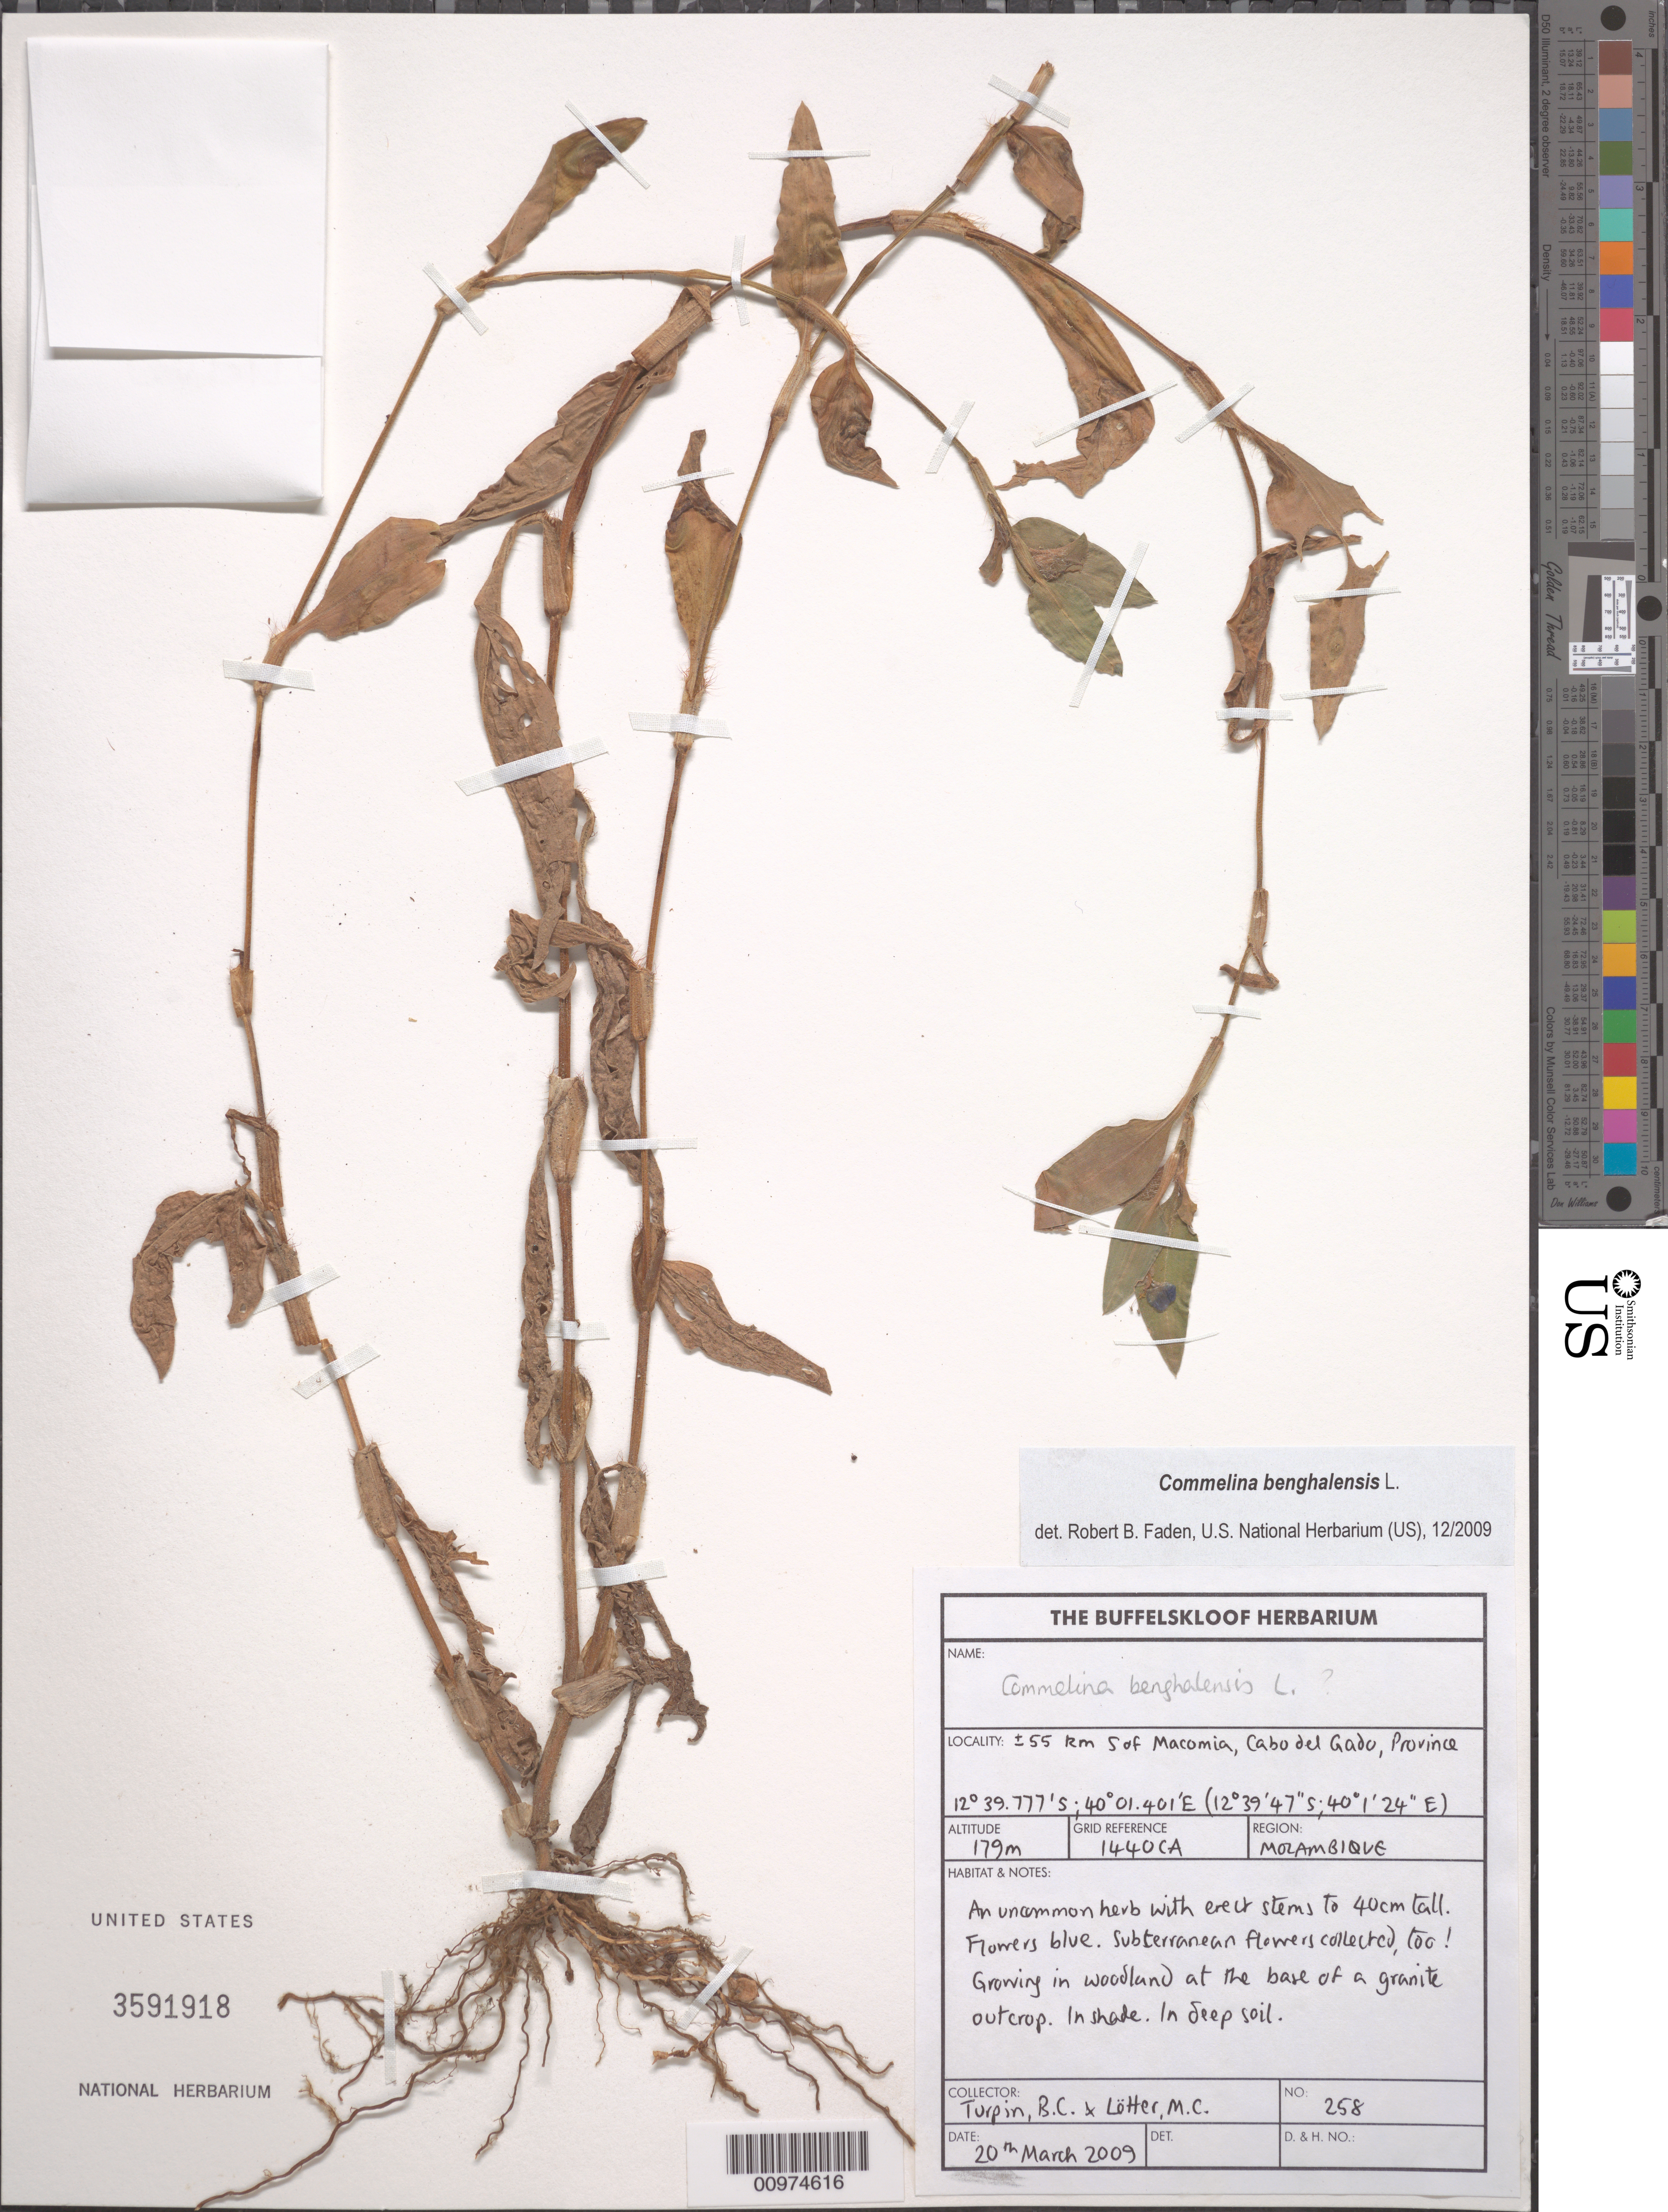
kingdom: Plantae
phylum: Tracheophyta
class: Liliopsida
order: Commelinales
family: Commelinaceae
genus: Commelina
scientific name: Commelina benghalensis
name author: L.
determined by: Faden, Robert B., (US), Smithsonian Institution - National Museum of Natural History (UNITED STATES)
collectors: B. C. Turpin & M. Lötter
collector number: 258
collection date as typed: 20 Mar 2009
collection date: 2009-03-20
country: Mozambique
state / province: Cabo Delgado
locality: ±55 km S of Macomia. (12°39'47"S, 40°1'24"E), Grid reference 1440CA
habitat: Growing in woodland at the base of a granite outcrop. In shade. In deep soil.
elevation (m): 179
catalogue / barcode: US 3591918